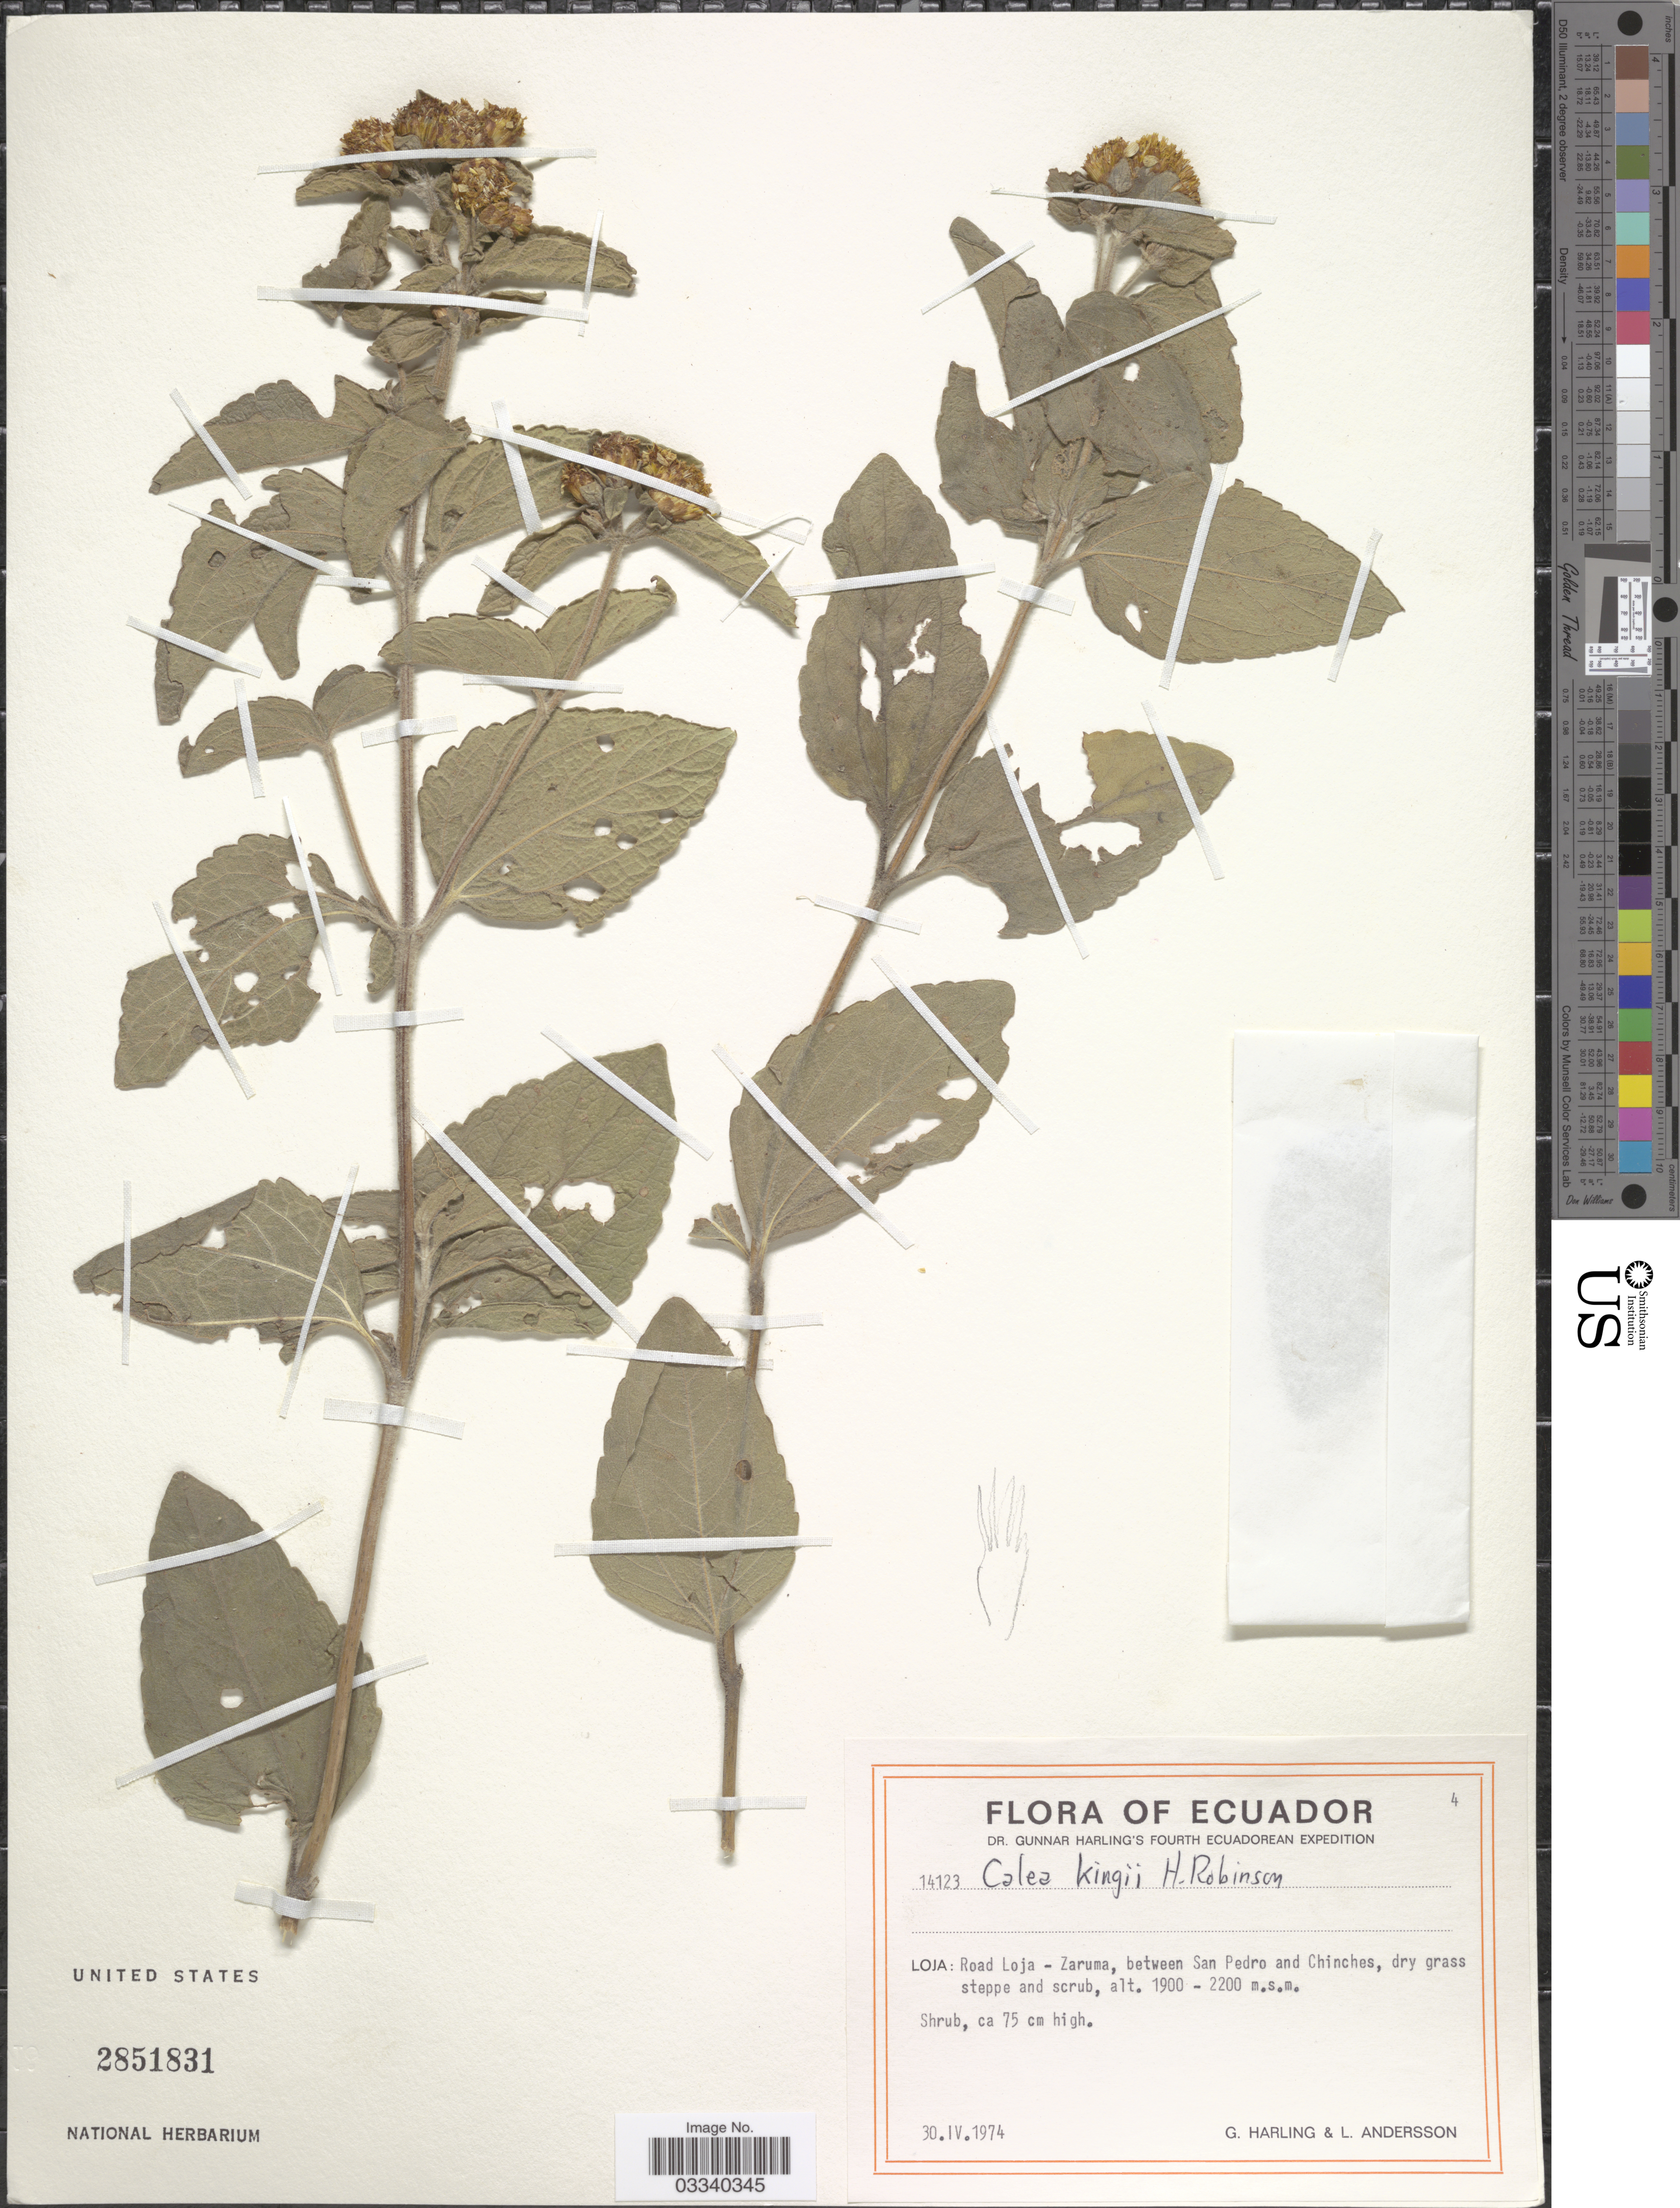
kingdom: Plantae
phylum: Tracheophyta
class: Magnoliopsida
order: Asterales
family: Asteraceae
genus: Calea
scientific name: Calea kingii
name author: H. Rob.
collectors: G. Harling & L. Andersson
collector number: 14123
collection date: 1974-04-30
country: Ecuador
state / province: Loja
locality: Road Loja - Zaruma, between San Pedro and Chinches.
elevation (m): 1900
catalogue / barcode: US 2851831